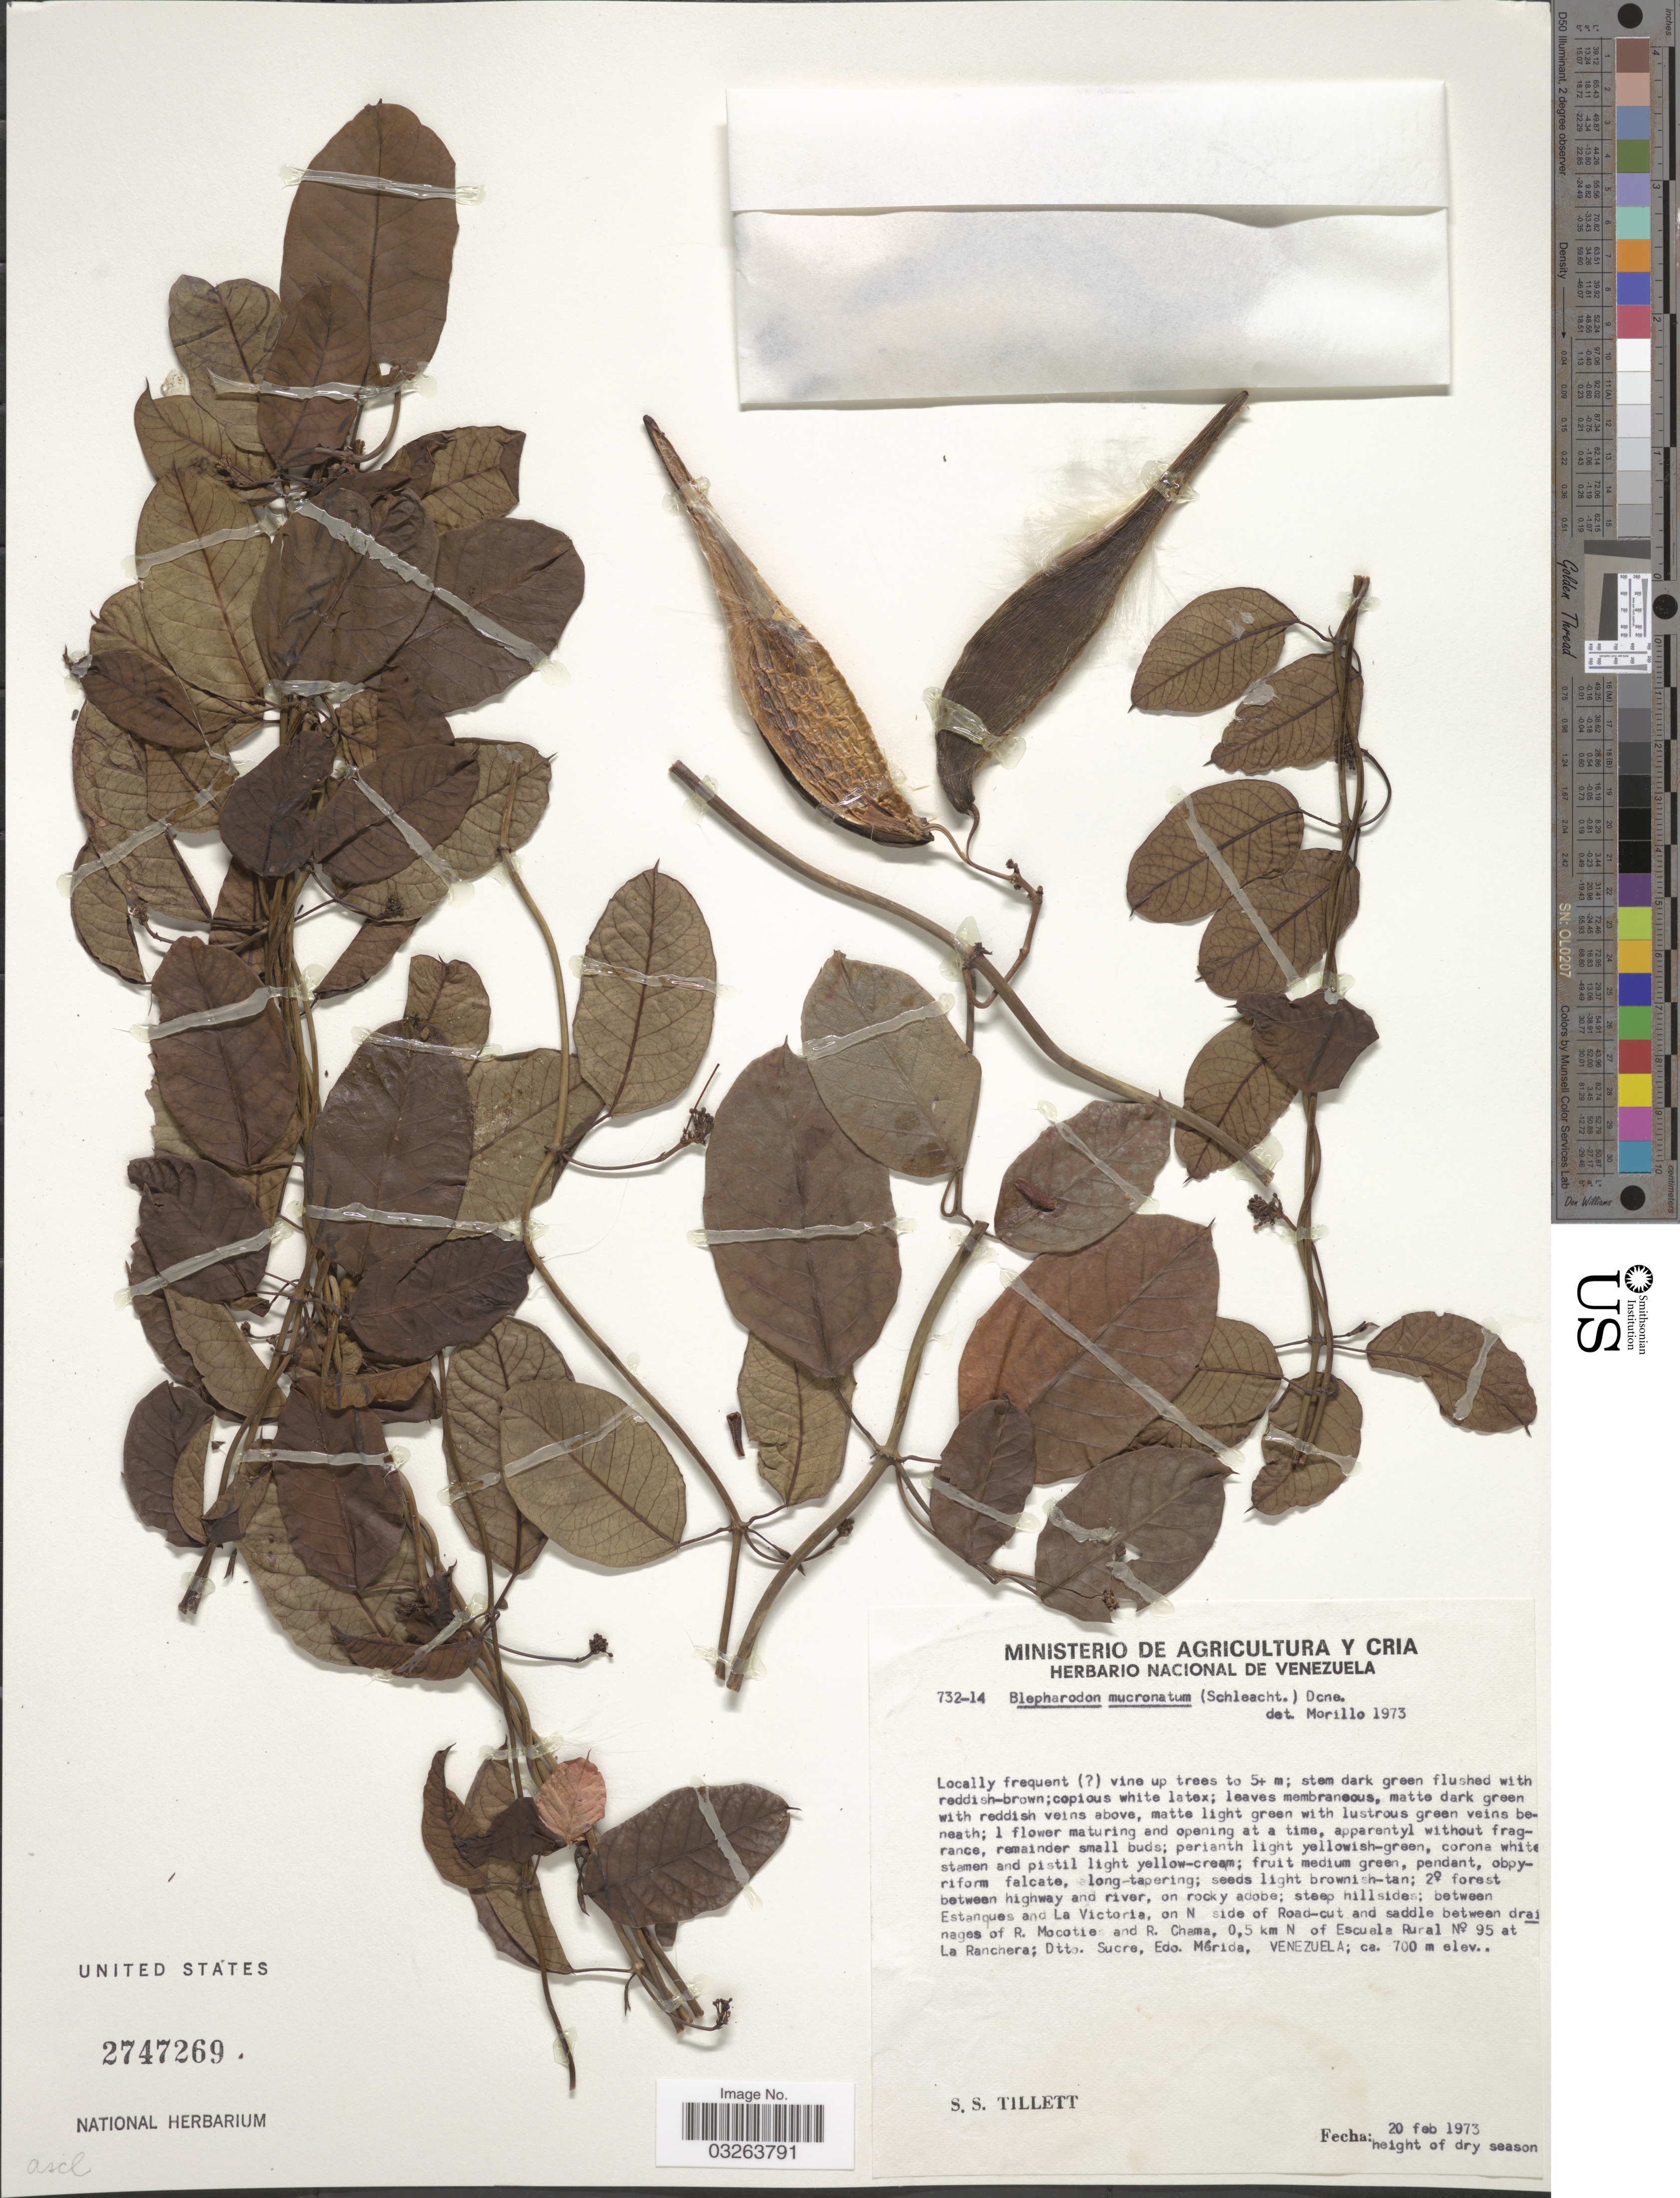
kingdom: Plantae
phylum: Tracheophyta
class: Magnoliopsida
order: Gentianales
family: Apocynaceae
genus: Blepharodon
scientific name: Blepharodon mucronatum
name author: (Schltdl.) Decne.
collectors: S. S. Tillett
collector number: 732-14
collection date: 1973-02-20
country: Venezuela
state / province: Mérida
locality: Between Estanques and La Victoria, on N side of Road-cut and saddle between drainages of R. Mocotie and R. Chama, 0,5 km N of of Escuela Rural Nº 95 at La Ranchera; Dtto. Sucre.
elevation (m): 700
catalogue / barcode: US 2747269